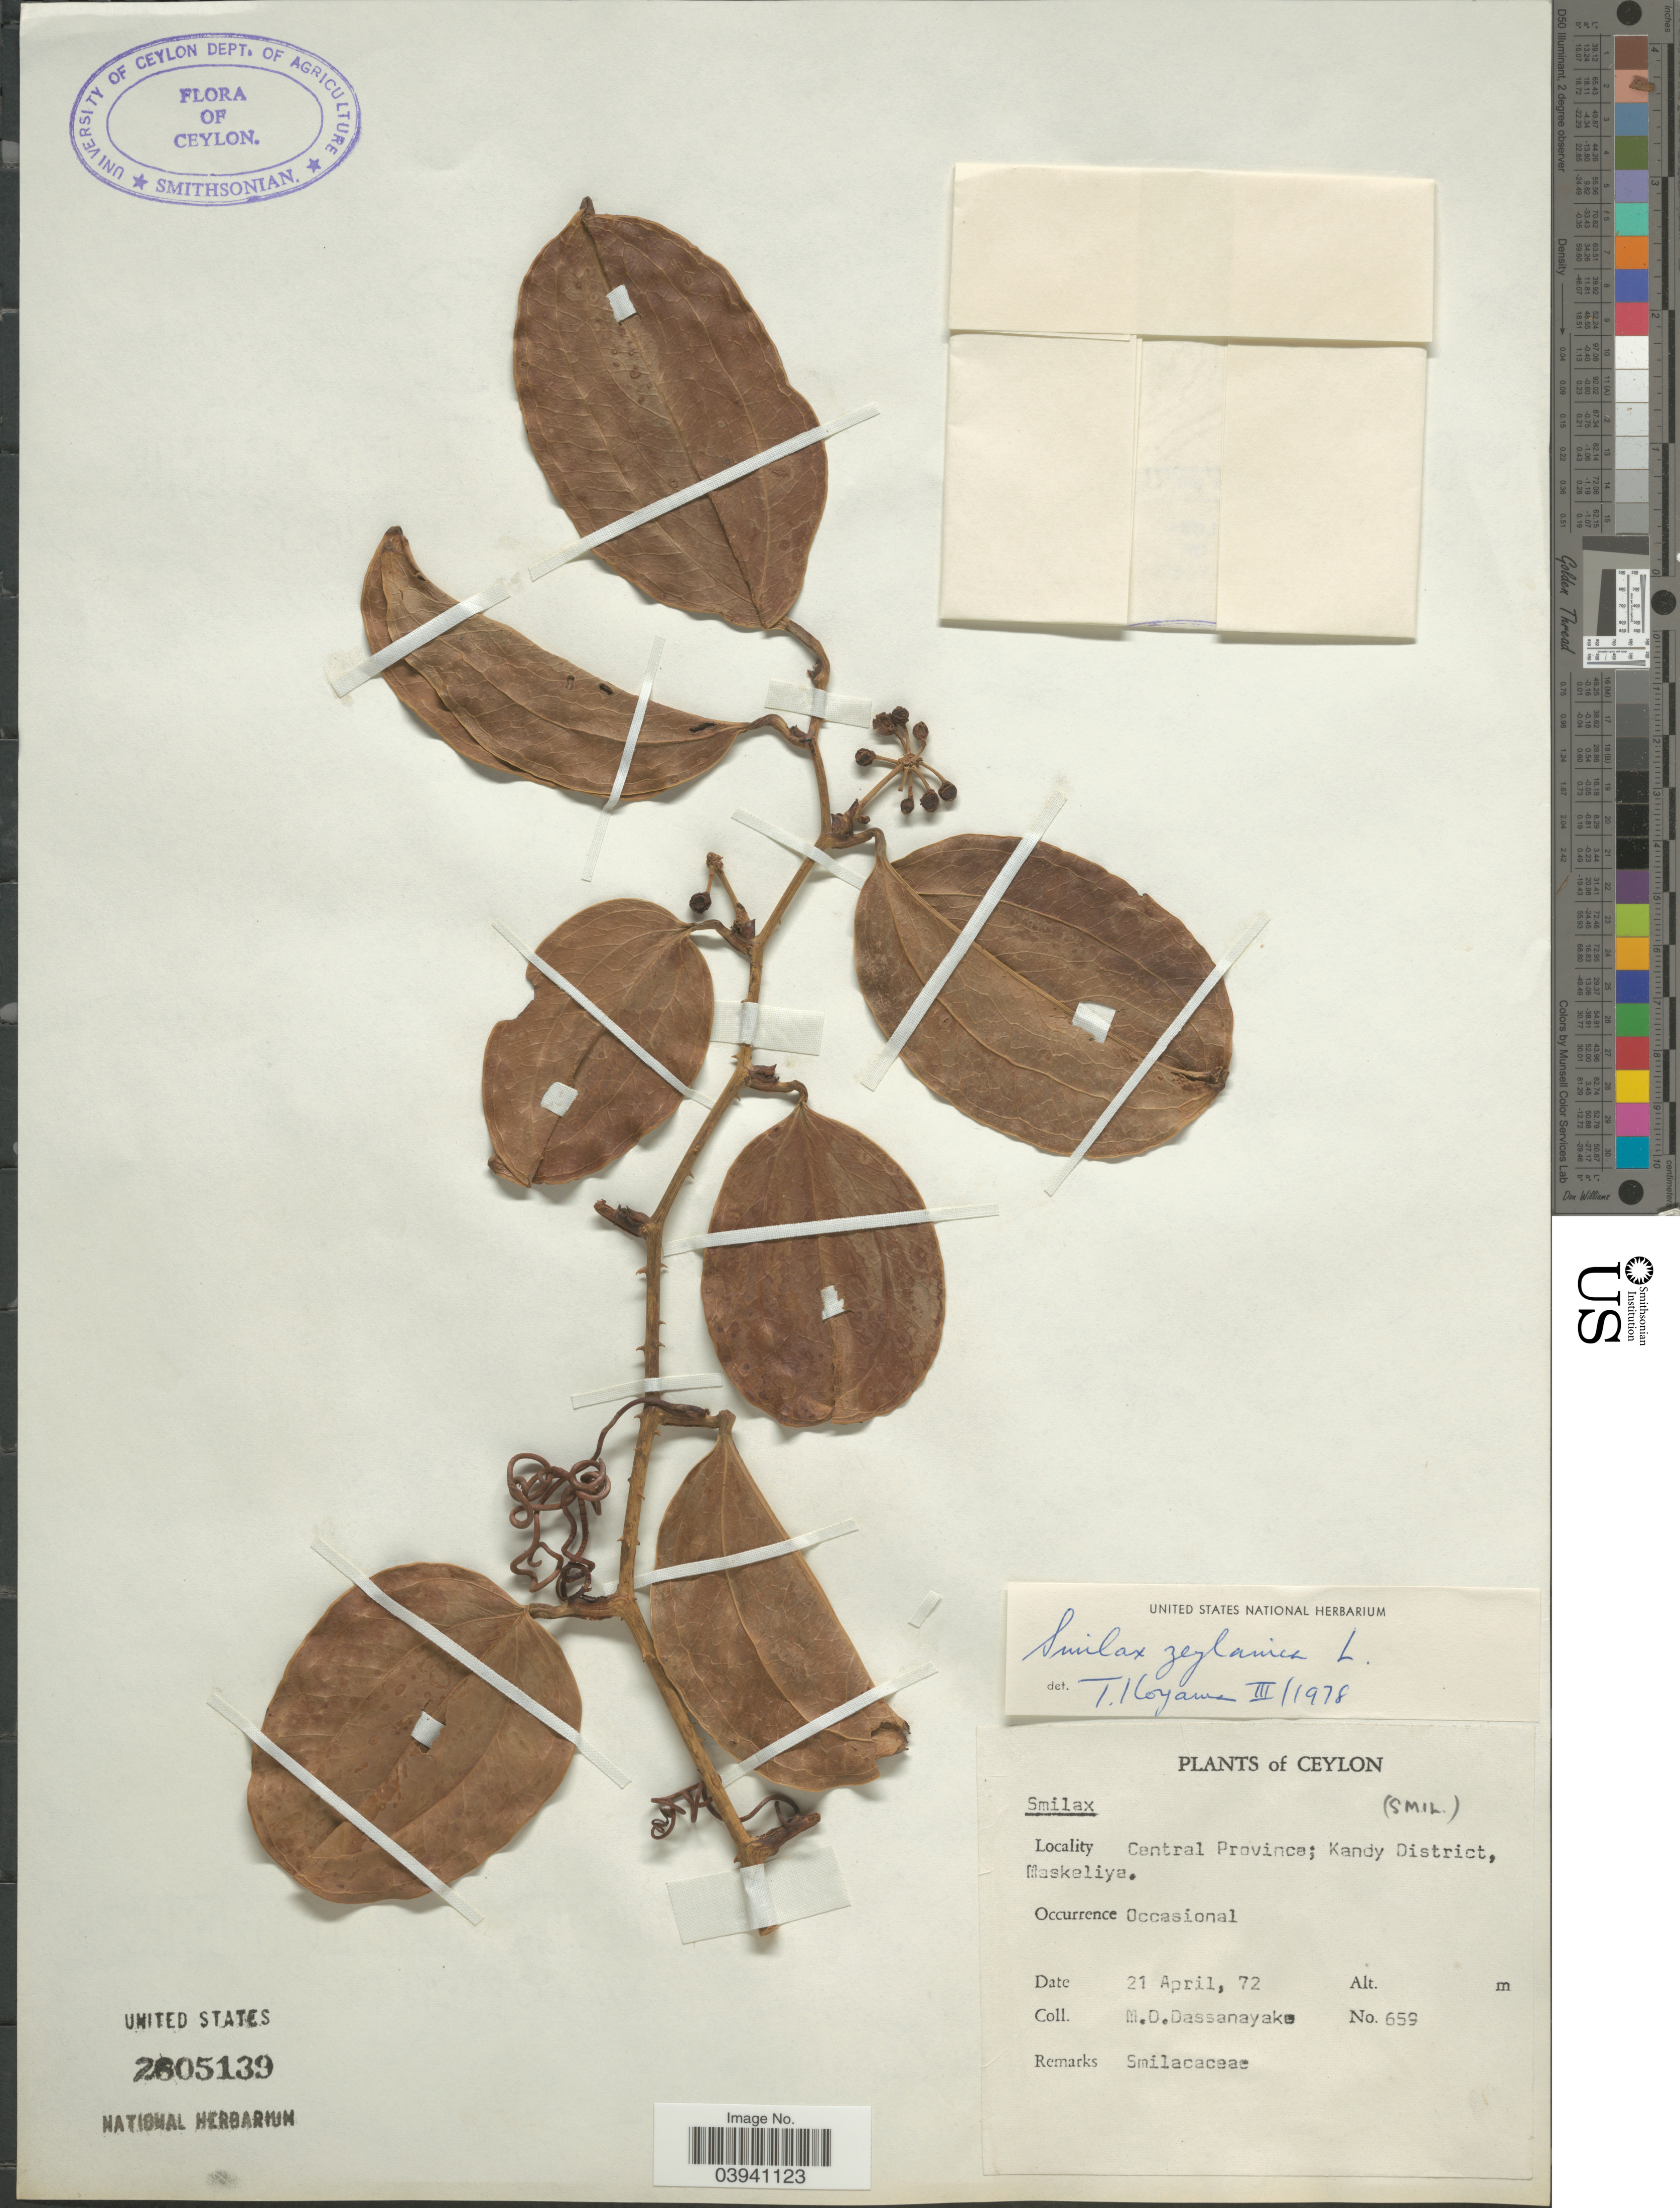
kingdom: Plantae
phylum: Tracheophyta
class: Liliopsida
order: Liliales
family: Smilacaceae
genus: Smilax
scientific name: Smilax zeylanica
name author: L.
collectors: M. D. Dassanayake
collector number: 659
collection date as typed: Transcribed d/m/y: 21/4/72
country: Sri Lanka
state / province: Central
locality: Ceylon. Kandy District, Maskeliya.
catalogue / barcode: US 2605139